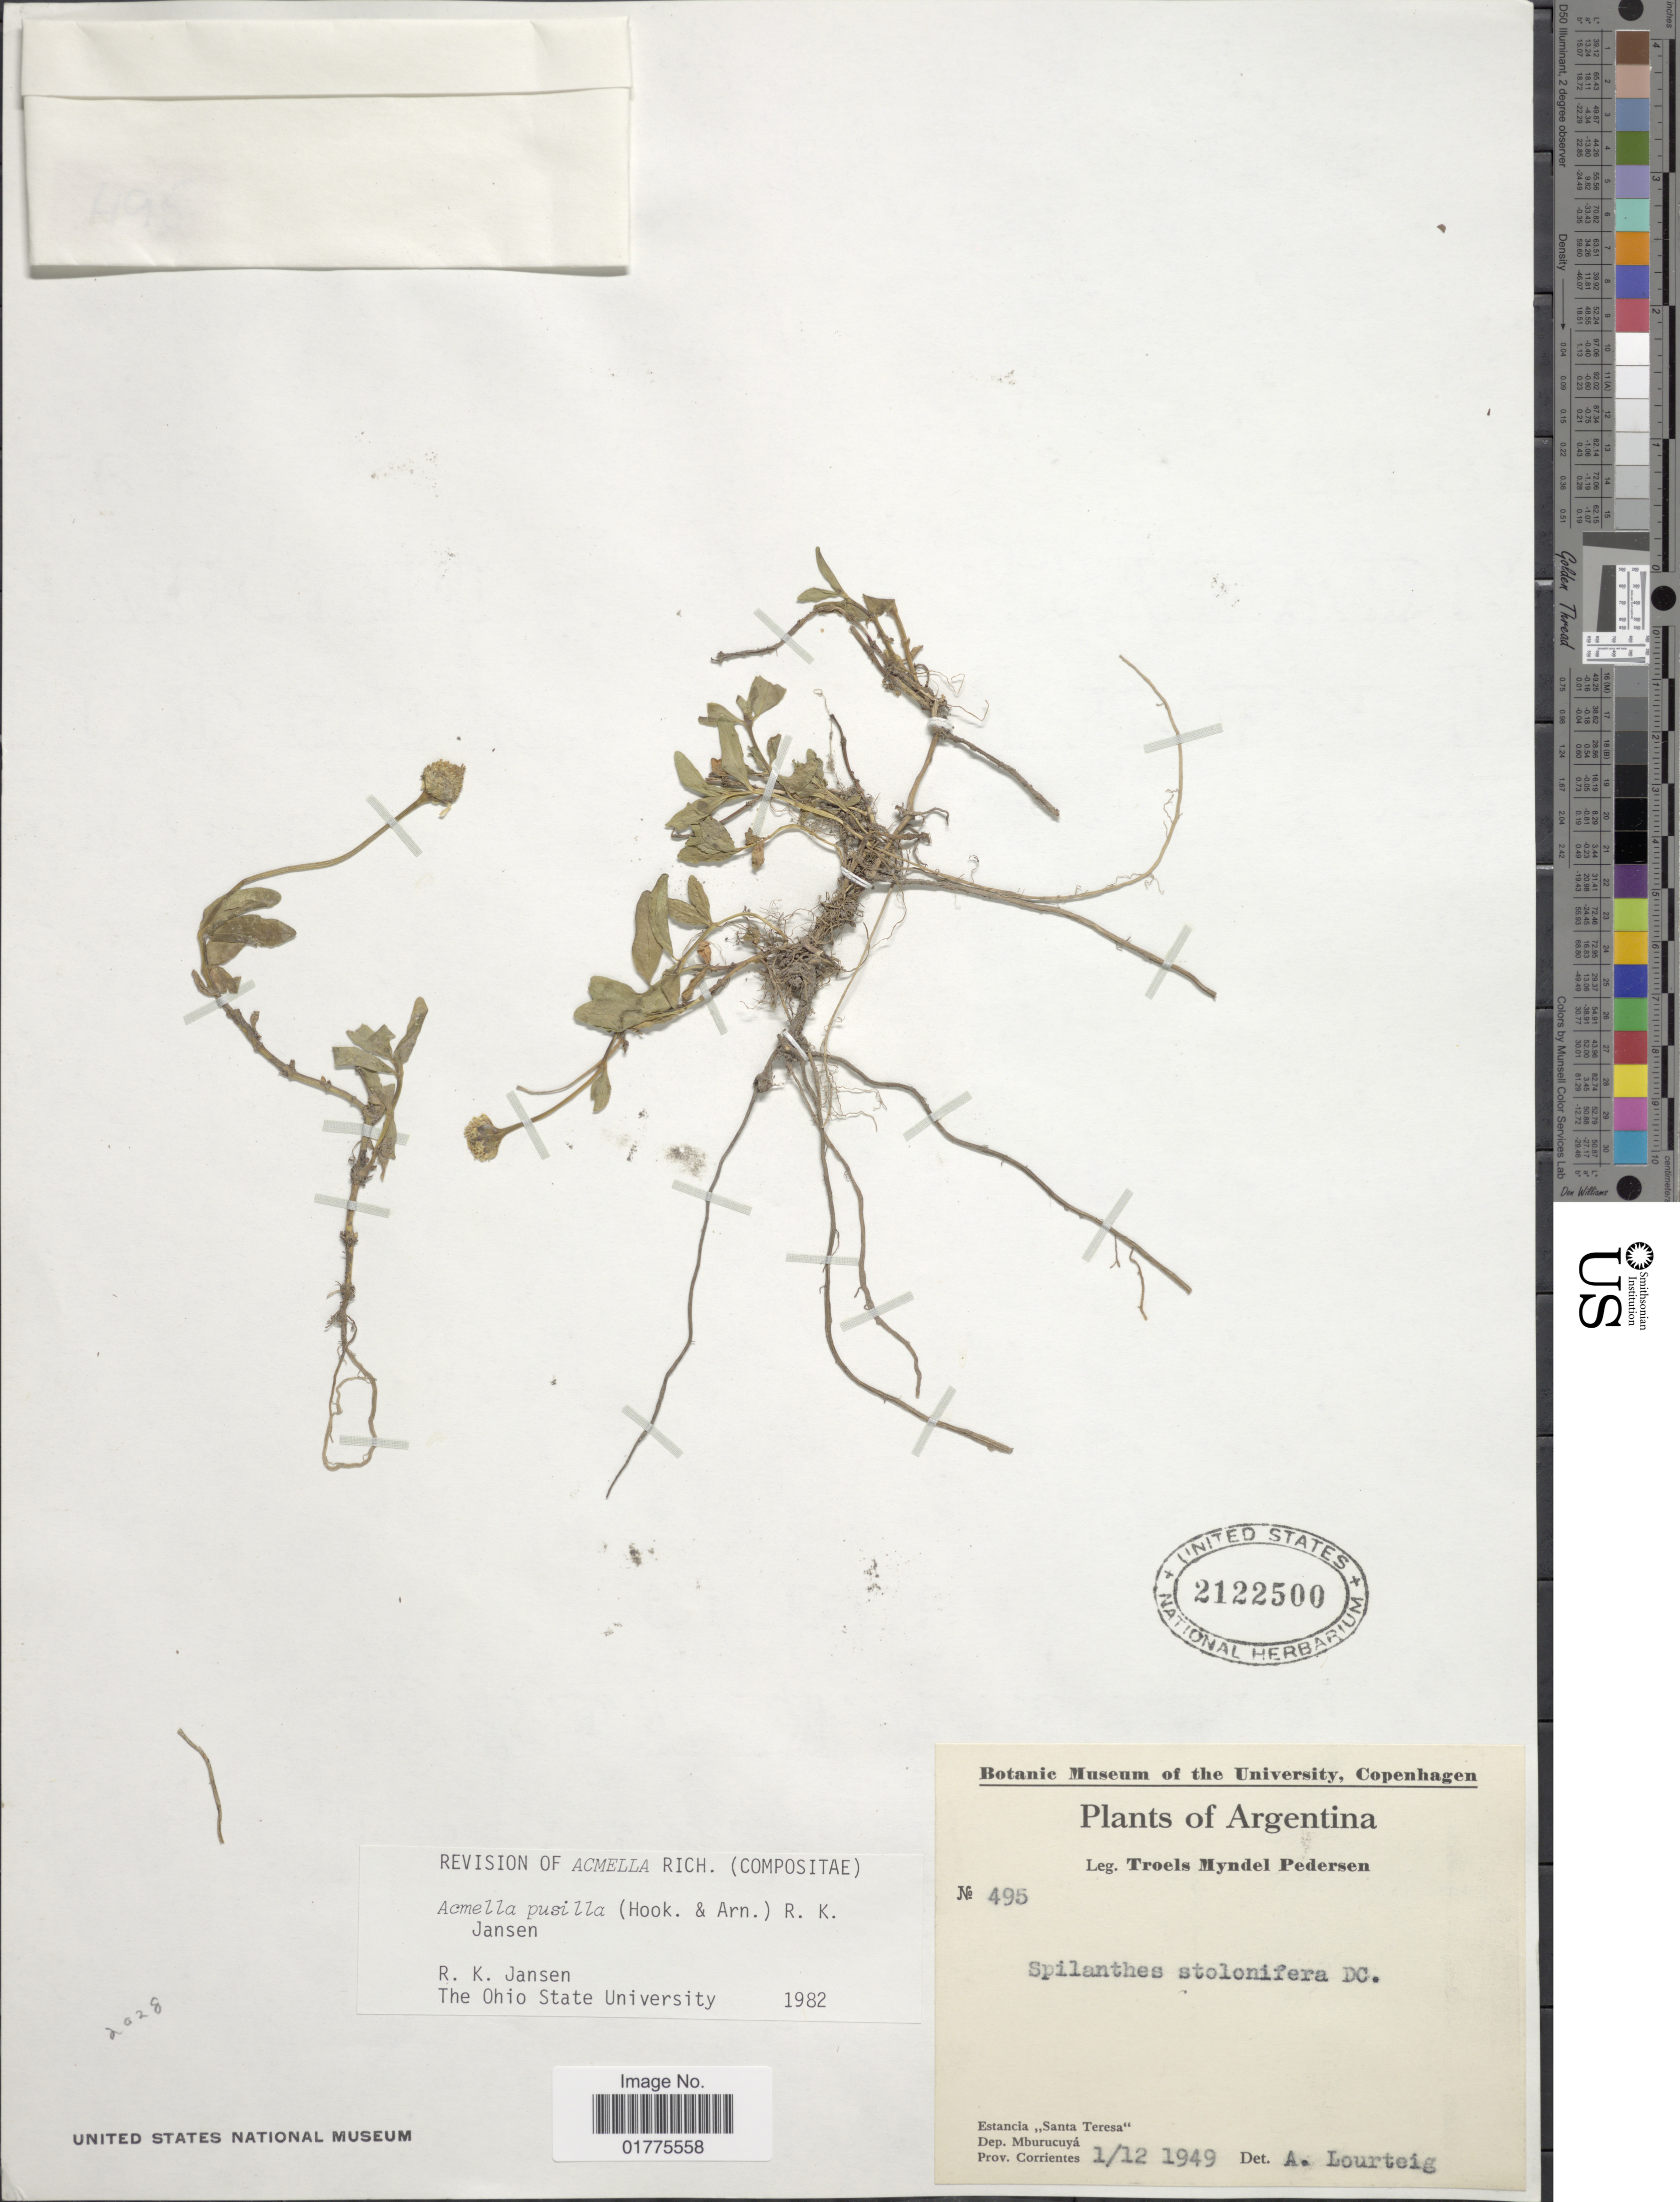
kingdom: Plantae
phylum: Tracheophyta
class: Magnoliopsida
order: Asterales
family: Asteraceae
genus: Acmella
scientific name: Acmella pusilla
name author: (Hook. & Arn.) R.K. Jansen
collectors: T. Pederson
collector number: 495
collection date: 1949-12-01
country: Argentina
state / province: Corrientes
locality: Estancia "Santa Teresa" , Dep. Mburucuya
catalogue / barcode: US 2122500